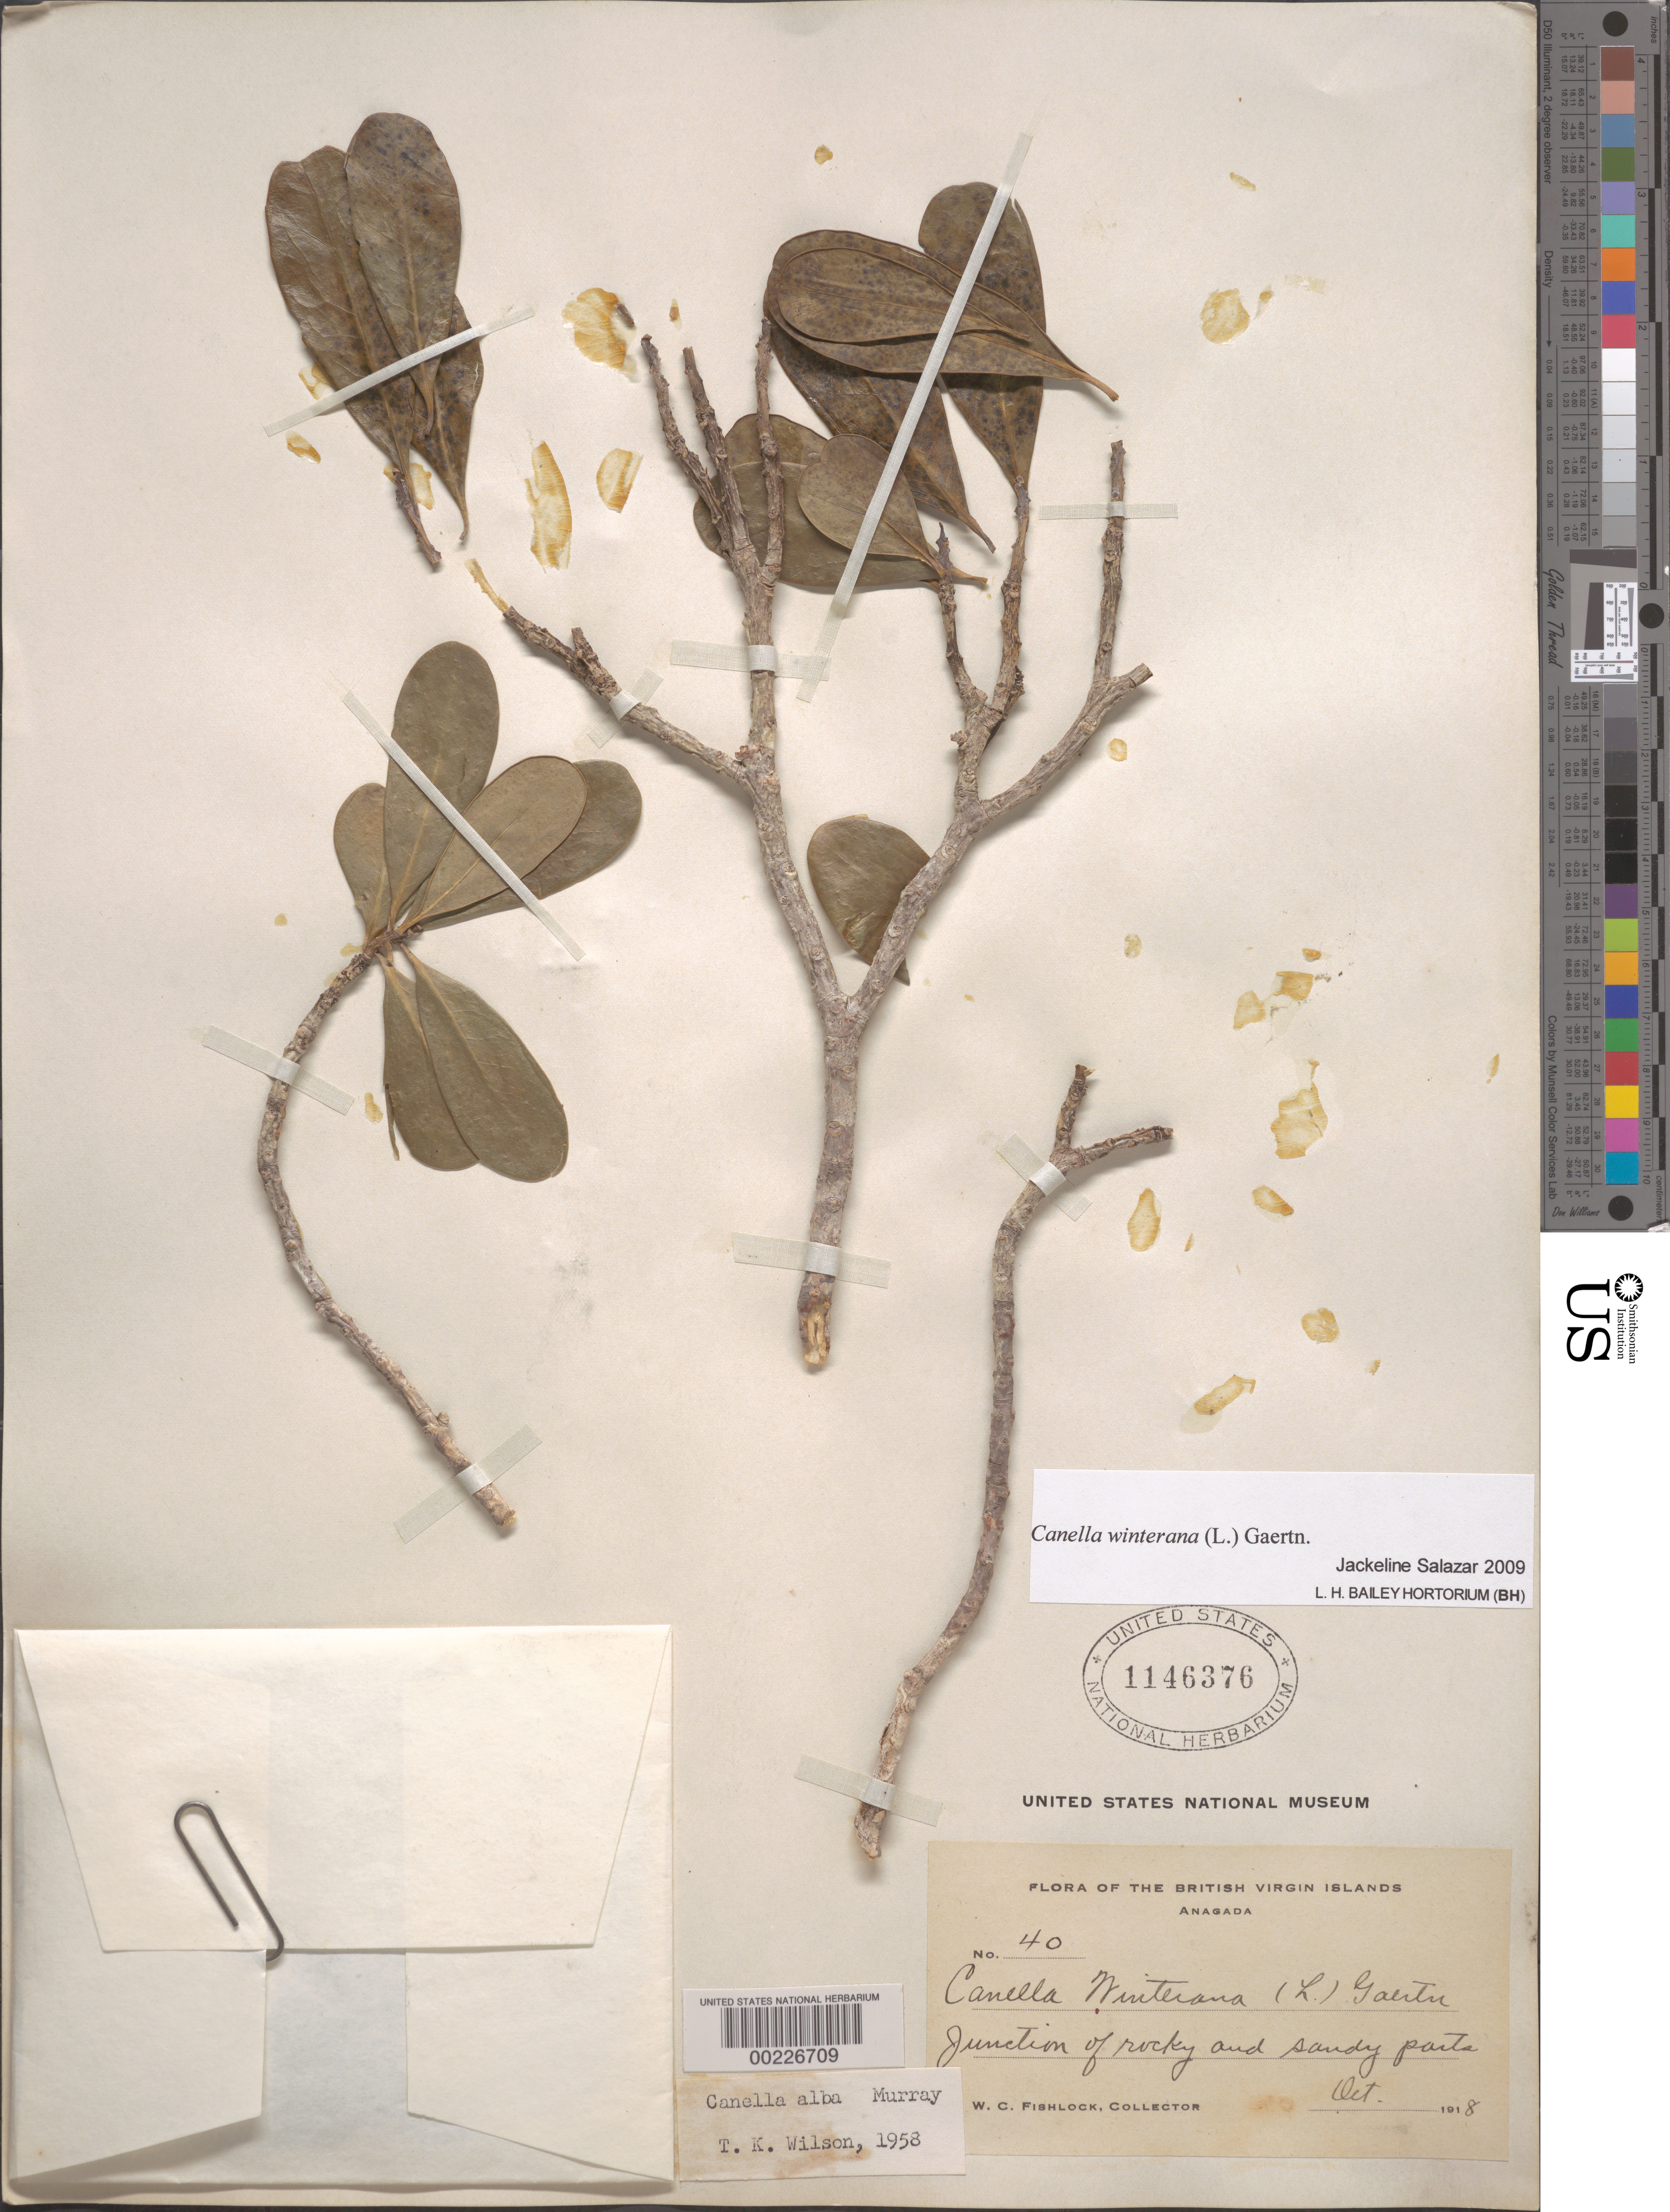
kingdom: Plantae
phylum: Tracheophyta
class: Magnoliopsida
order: Canellales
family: Canellaceae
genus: Canella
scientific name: Canella winterana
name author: (L.) Gaertn.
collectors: W. Fishlock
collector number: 40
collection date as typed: Oct 1918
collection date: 1918-10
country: British Virgin Islands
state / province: Anegada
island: Anegada Island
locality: Junction of rocky and sandy parts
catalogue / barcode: US 1146376